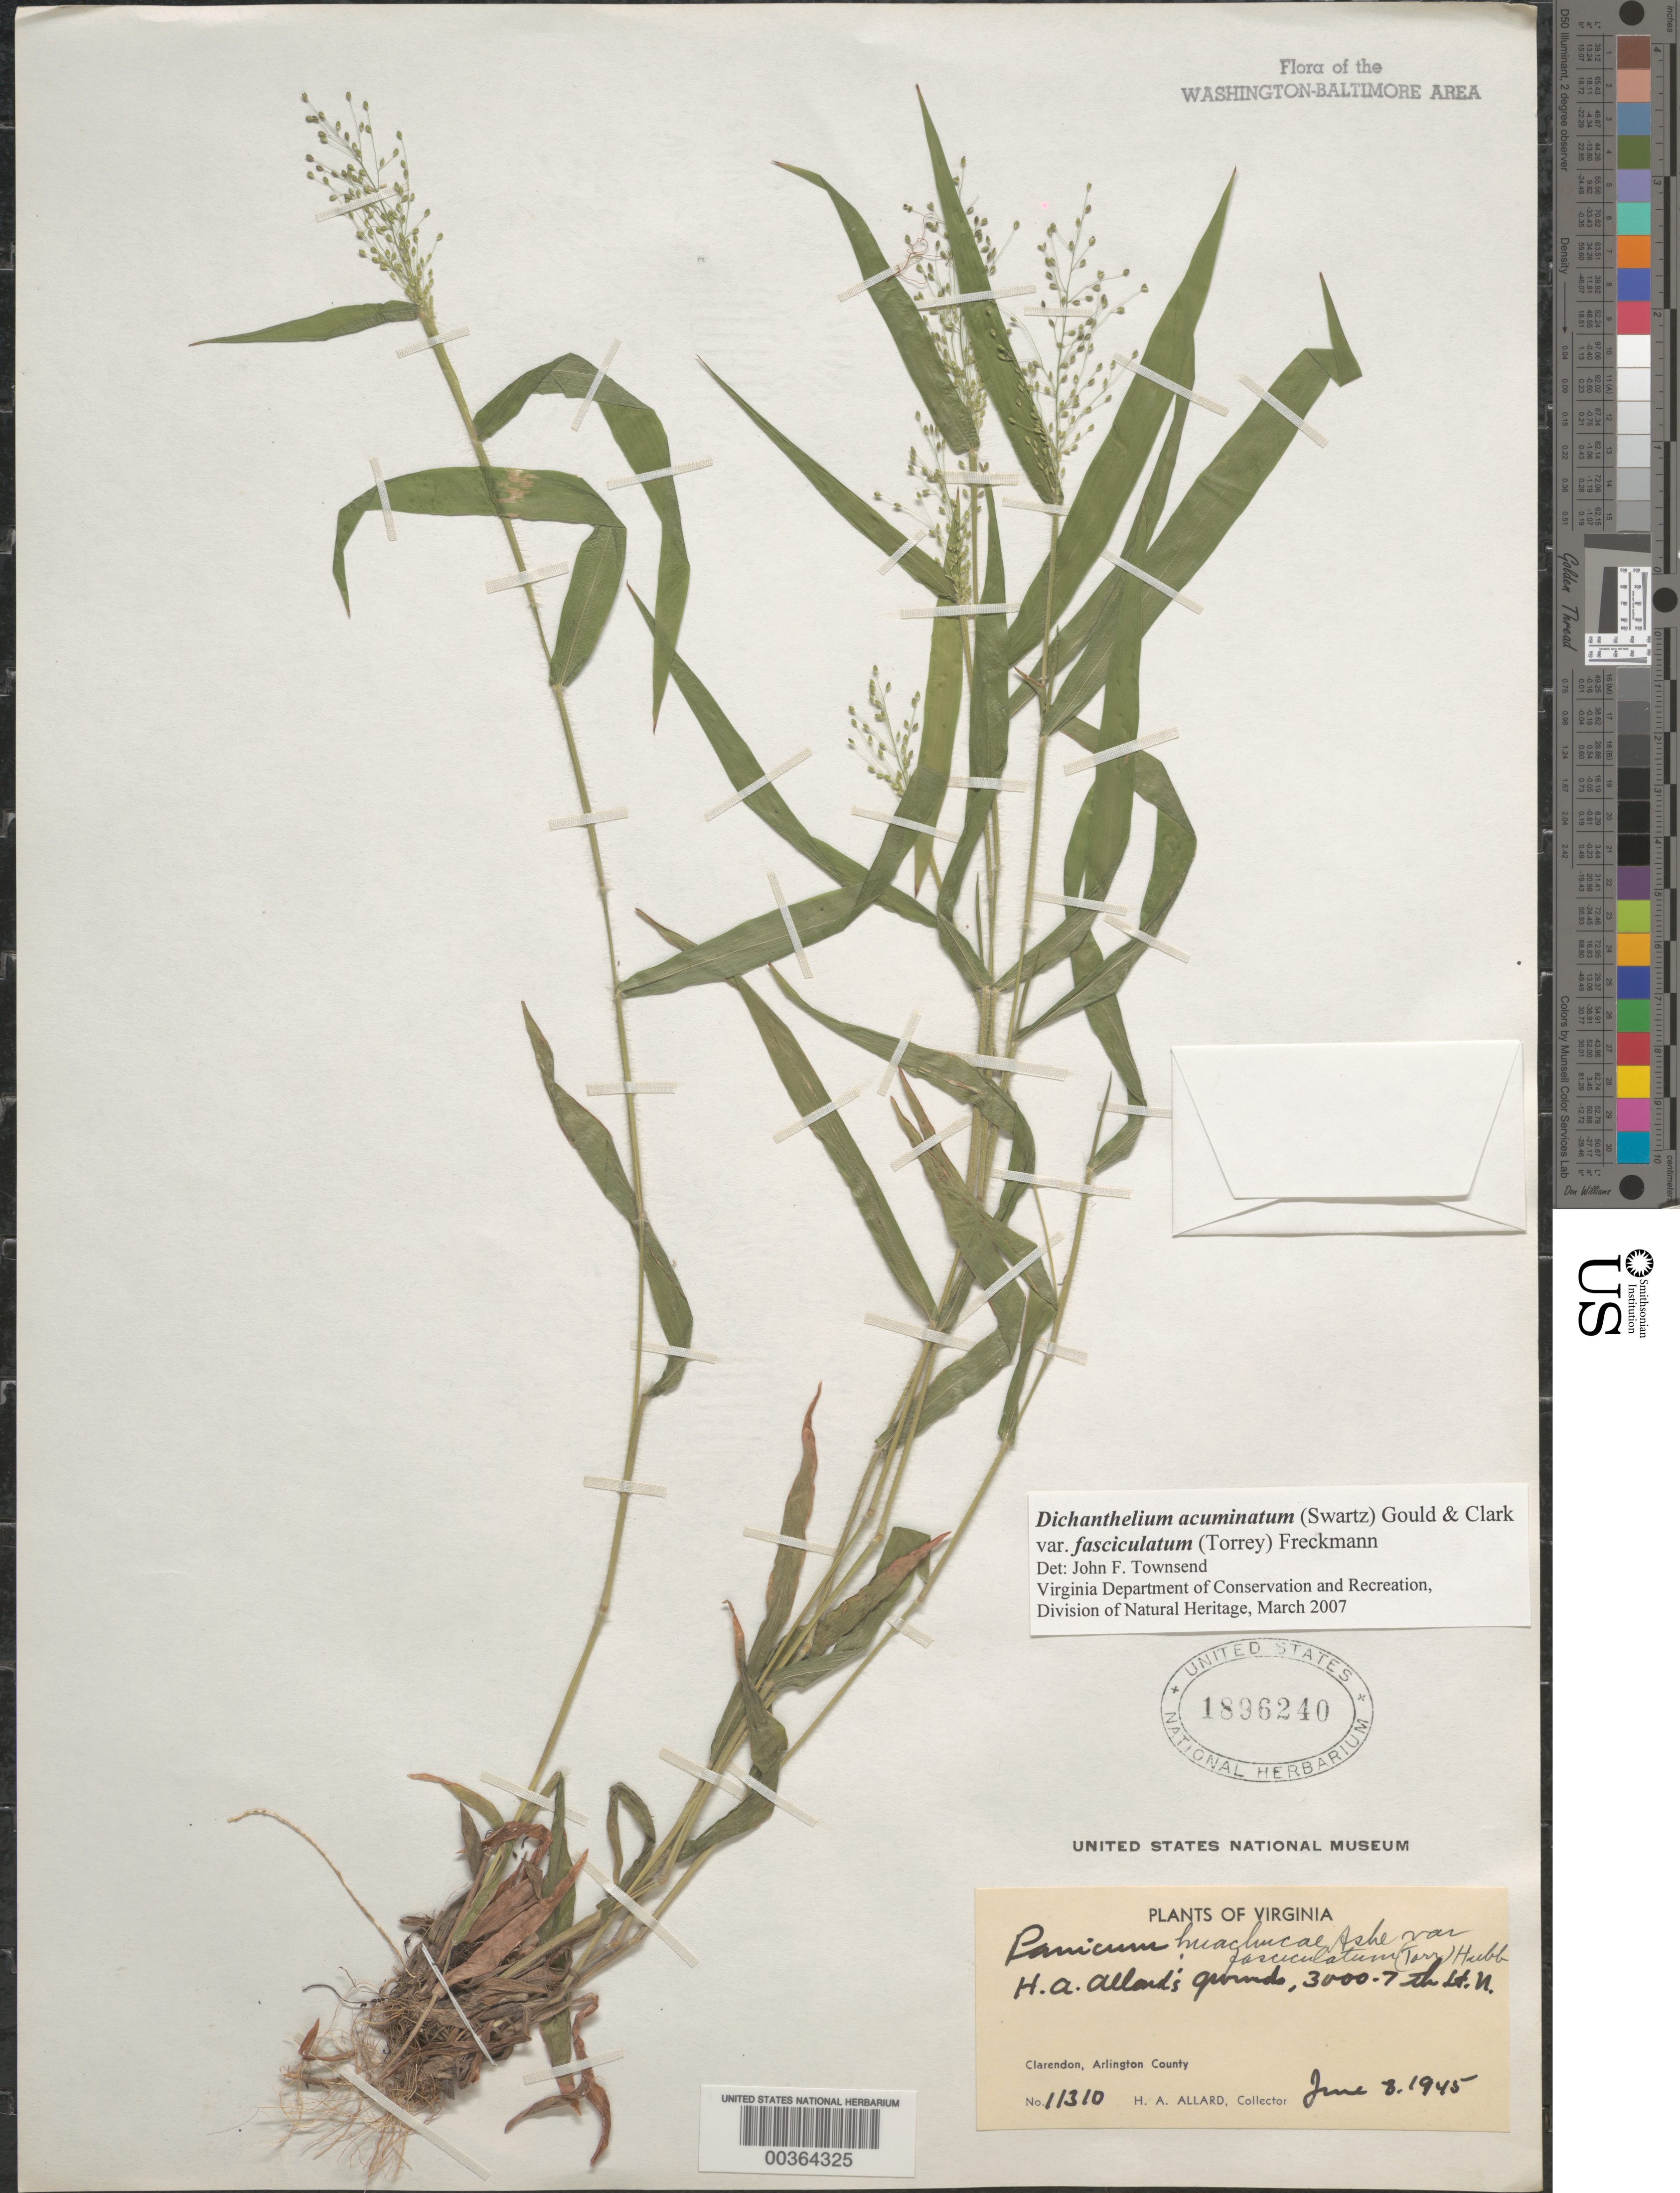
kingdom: Plantae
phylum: Tracheophyta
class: Liliopsida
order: Poales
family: Poaceae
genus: Dichanthelium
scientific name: Dichanthelium acuminatum var. fasciculatum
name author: (Torr.) Freckmann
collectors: H. A. Allard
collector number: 11310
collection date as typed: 08 Jun 1945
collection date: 1945-06-08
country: United States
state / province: Virginia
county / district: Arlington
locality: Allards Garden, Clarendon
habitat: Yard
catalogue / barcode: US 1896240